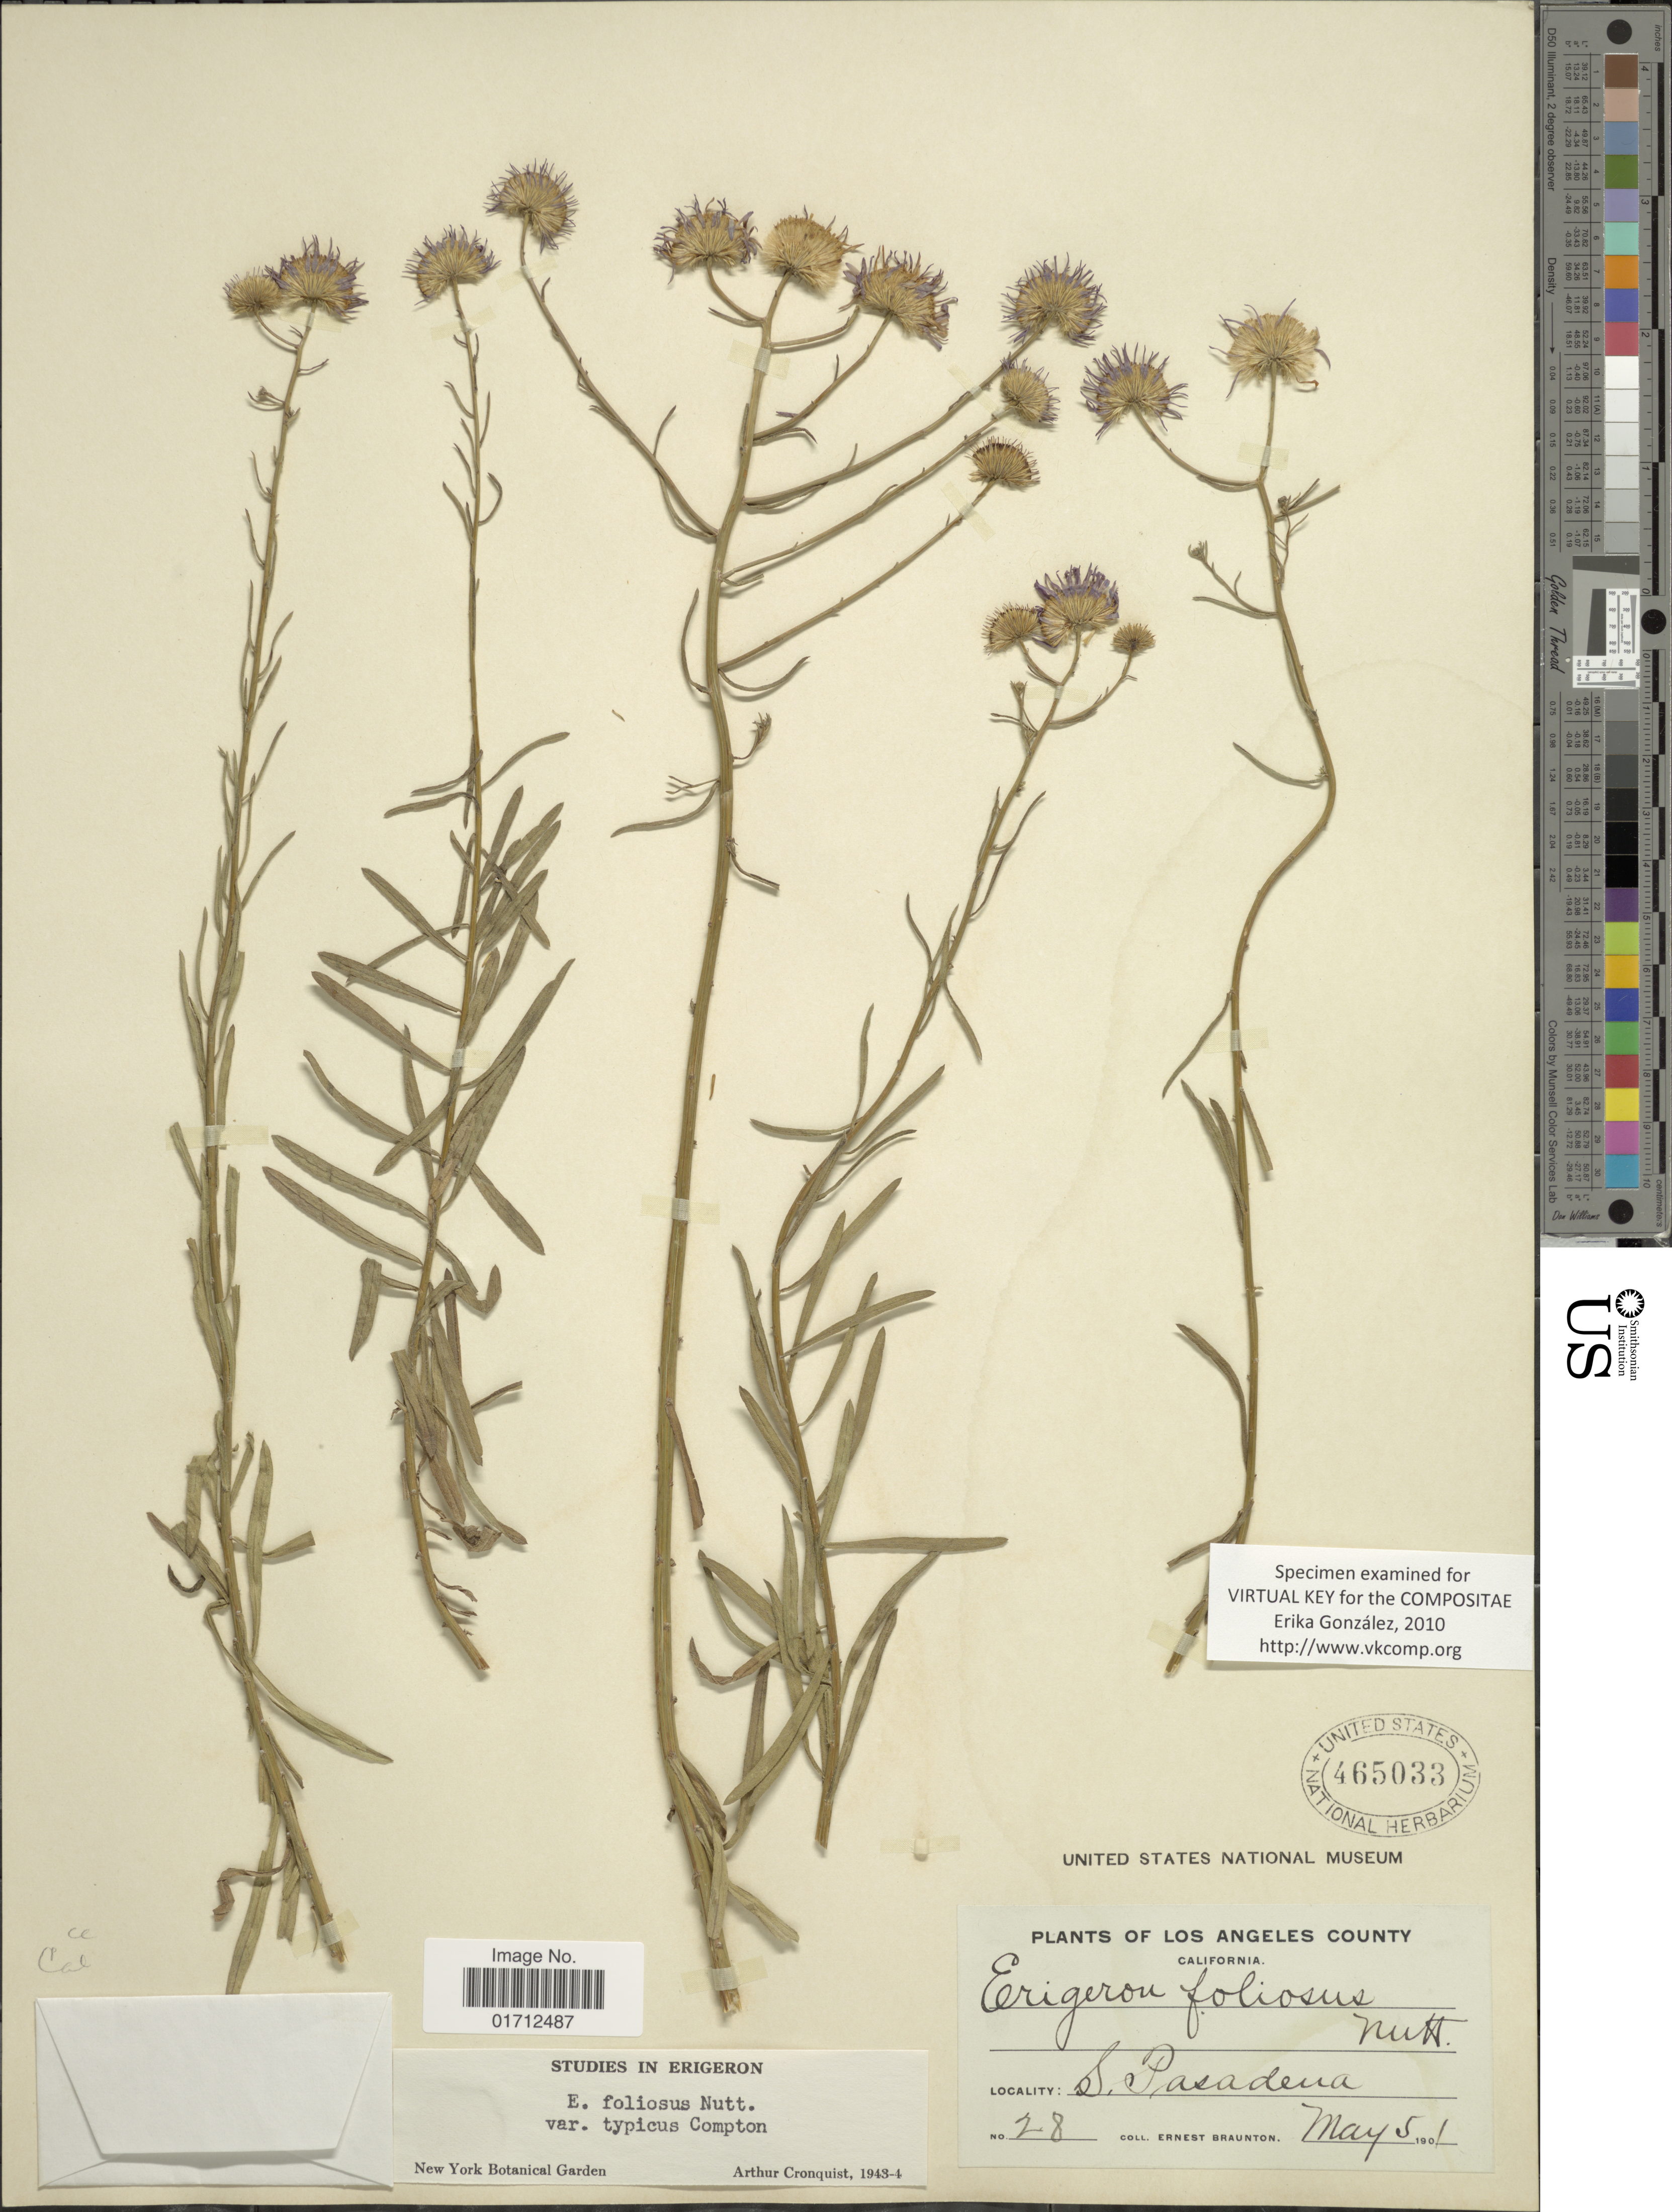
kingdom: Plantae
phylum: Tracheophyta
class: Magnoliopsida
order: Asterales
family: Asteraceae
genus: Erigeron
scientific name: Erigeron foliosus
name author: Nutt.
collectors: E. Braunton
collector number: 28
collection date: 1901-05-05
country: United States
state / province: California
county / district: Los Angeles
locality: Los Angeles County, S. Pasadena.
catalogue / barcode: US 465033